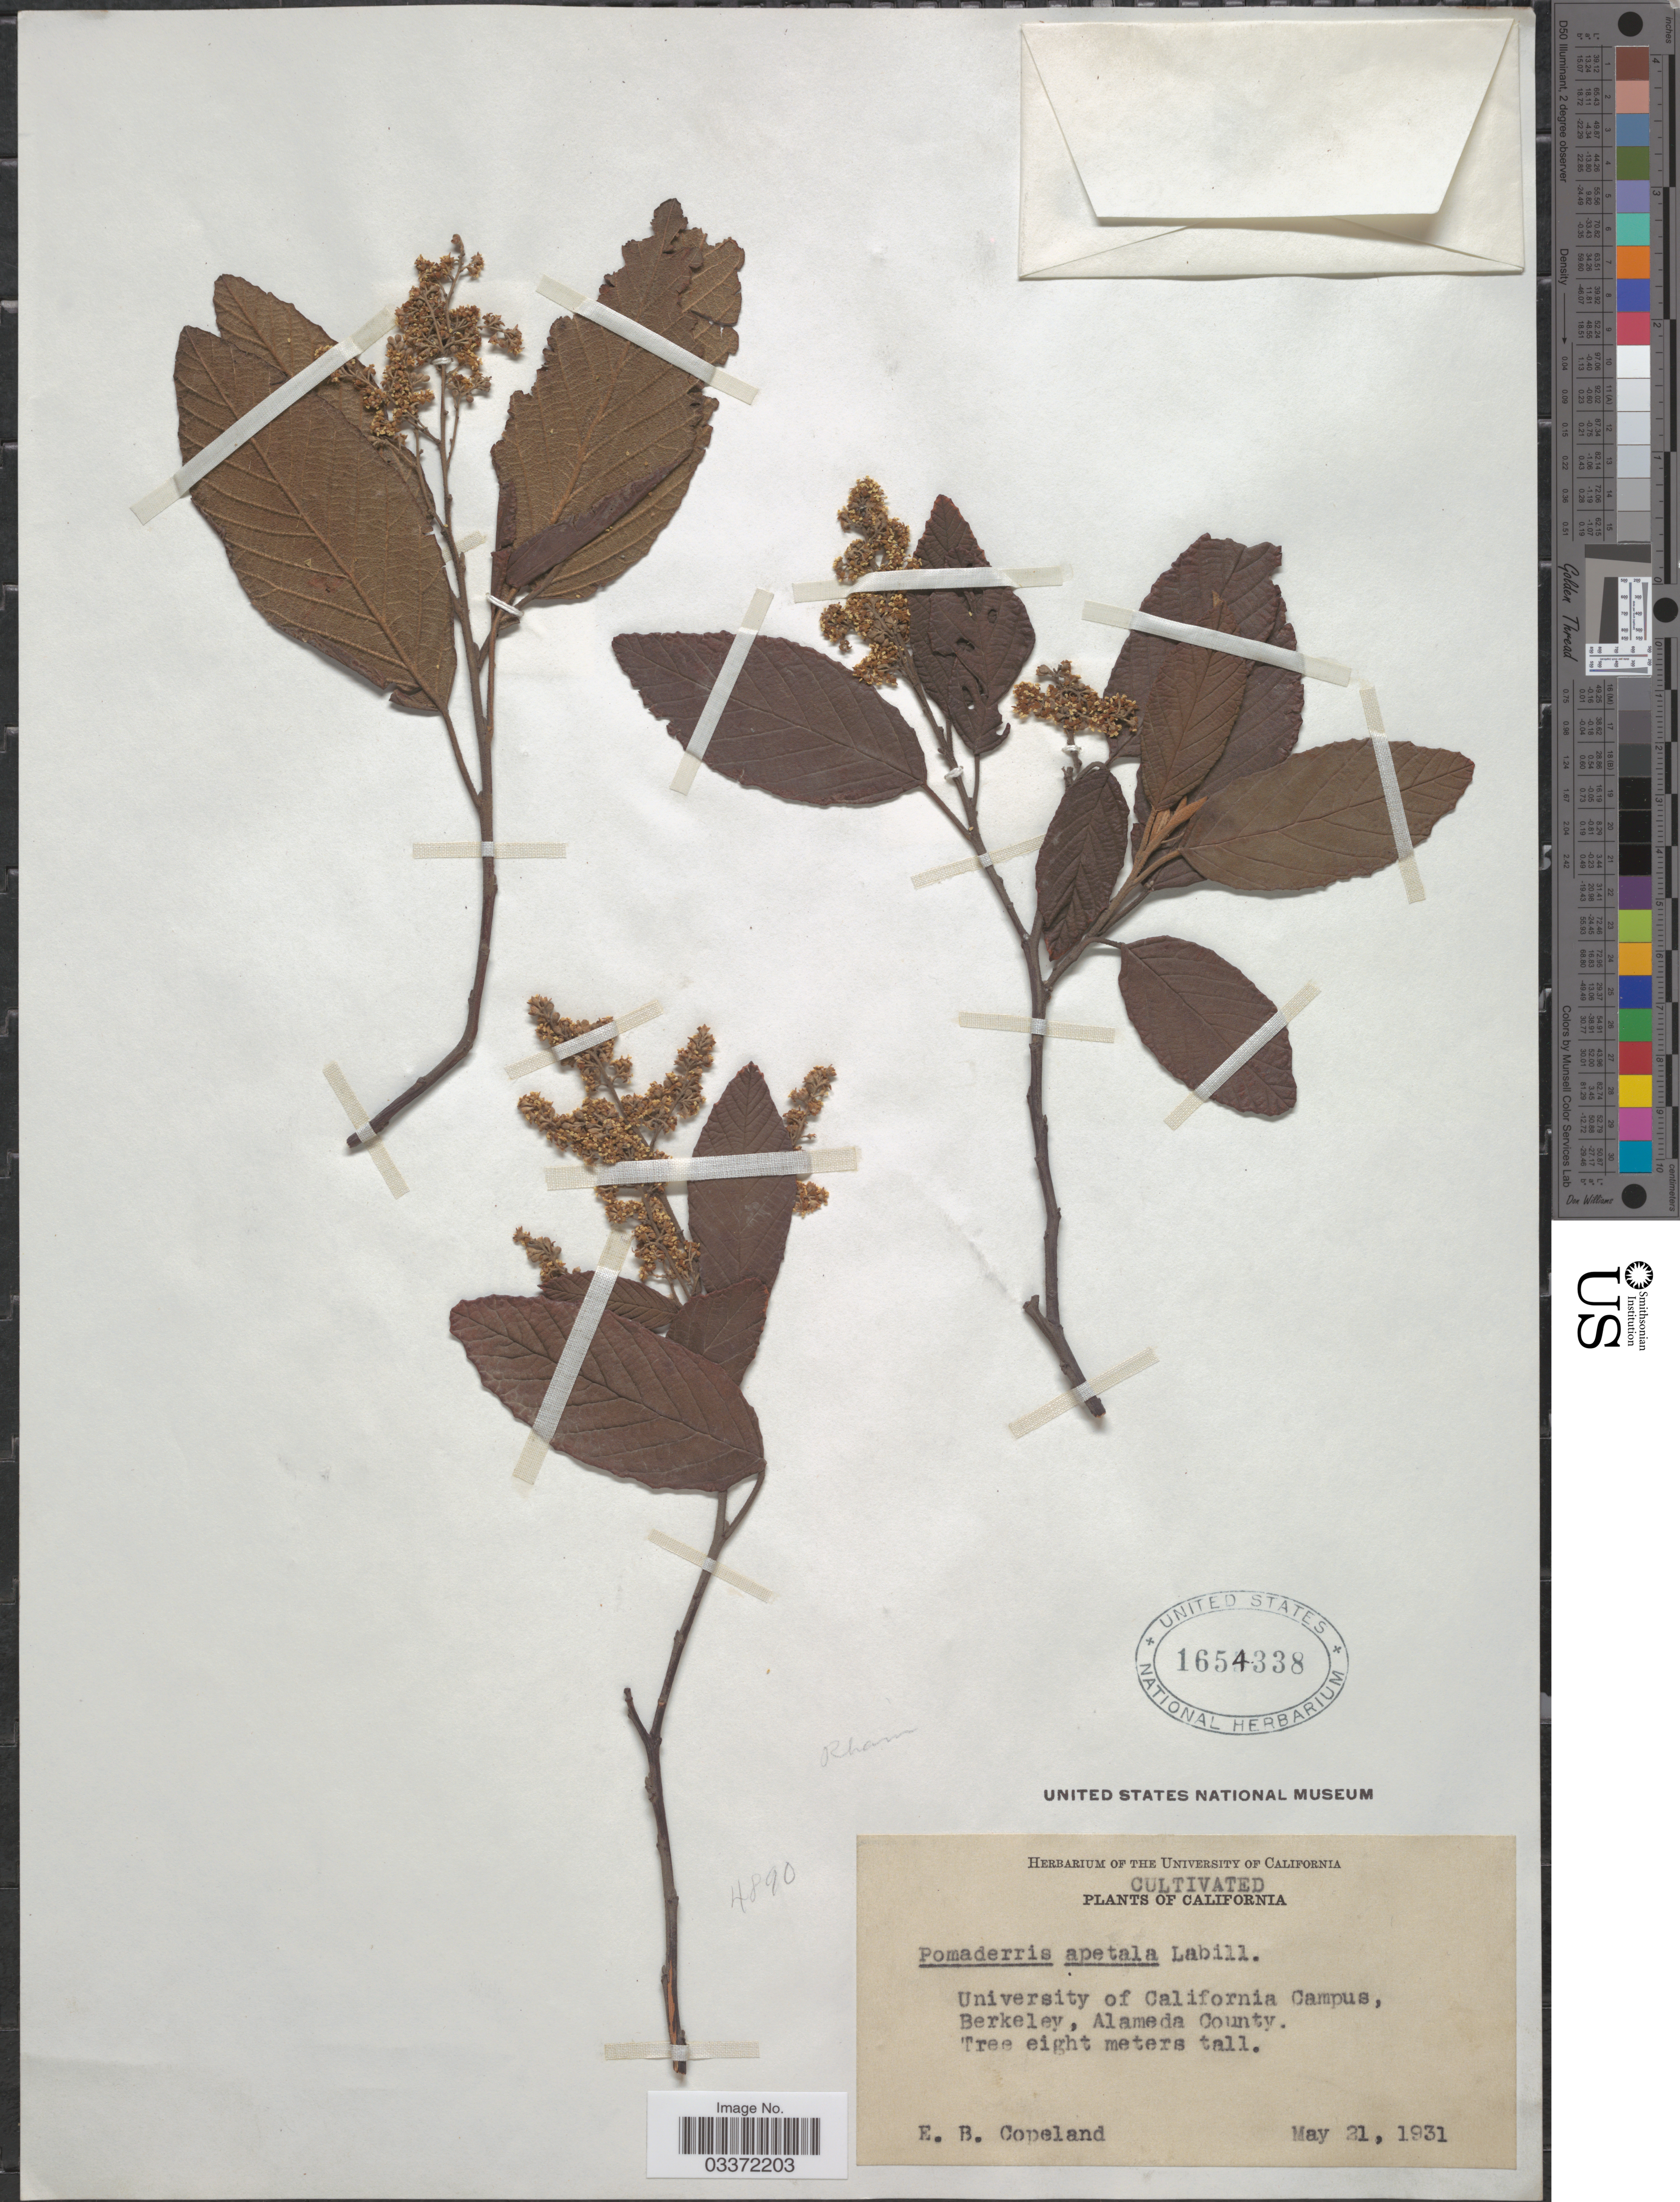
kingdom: Plantae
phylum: Tracheophyta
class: Magnoliopsida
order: Rosales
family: Rhamnaceae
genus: Pomaderris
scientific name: Pomaderris apetala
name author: Labill.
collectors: E. B. Copeland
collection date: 1931-05-21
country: United States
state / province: California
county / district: Alameda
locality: University of California Campus, Berkeley, Alameda County.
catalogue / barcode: US 1654338